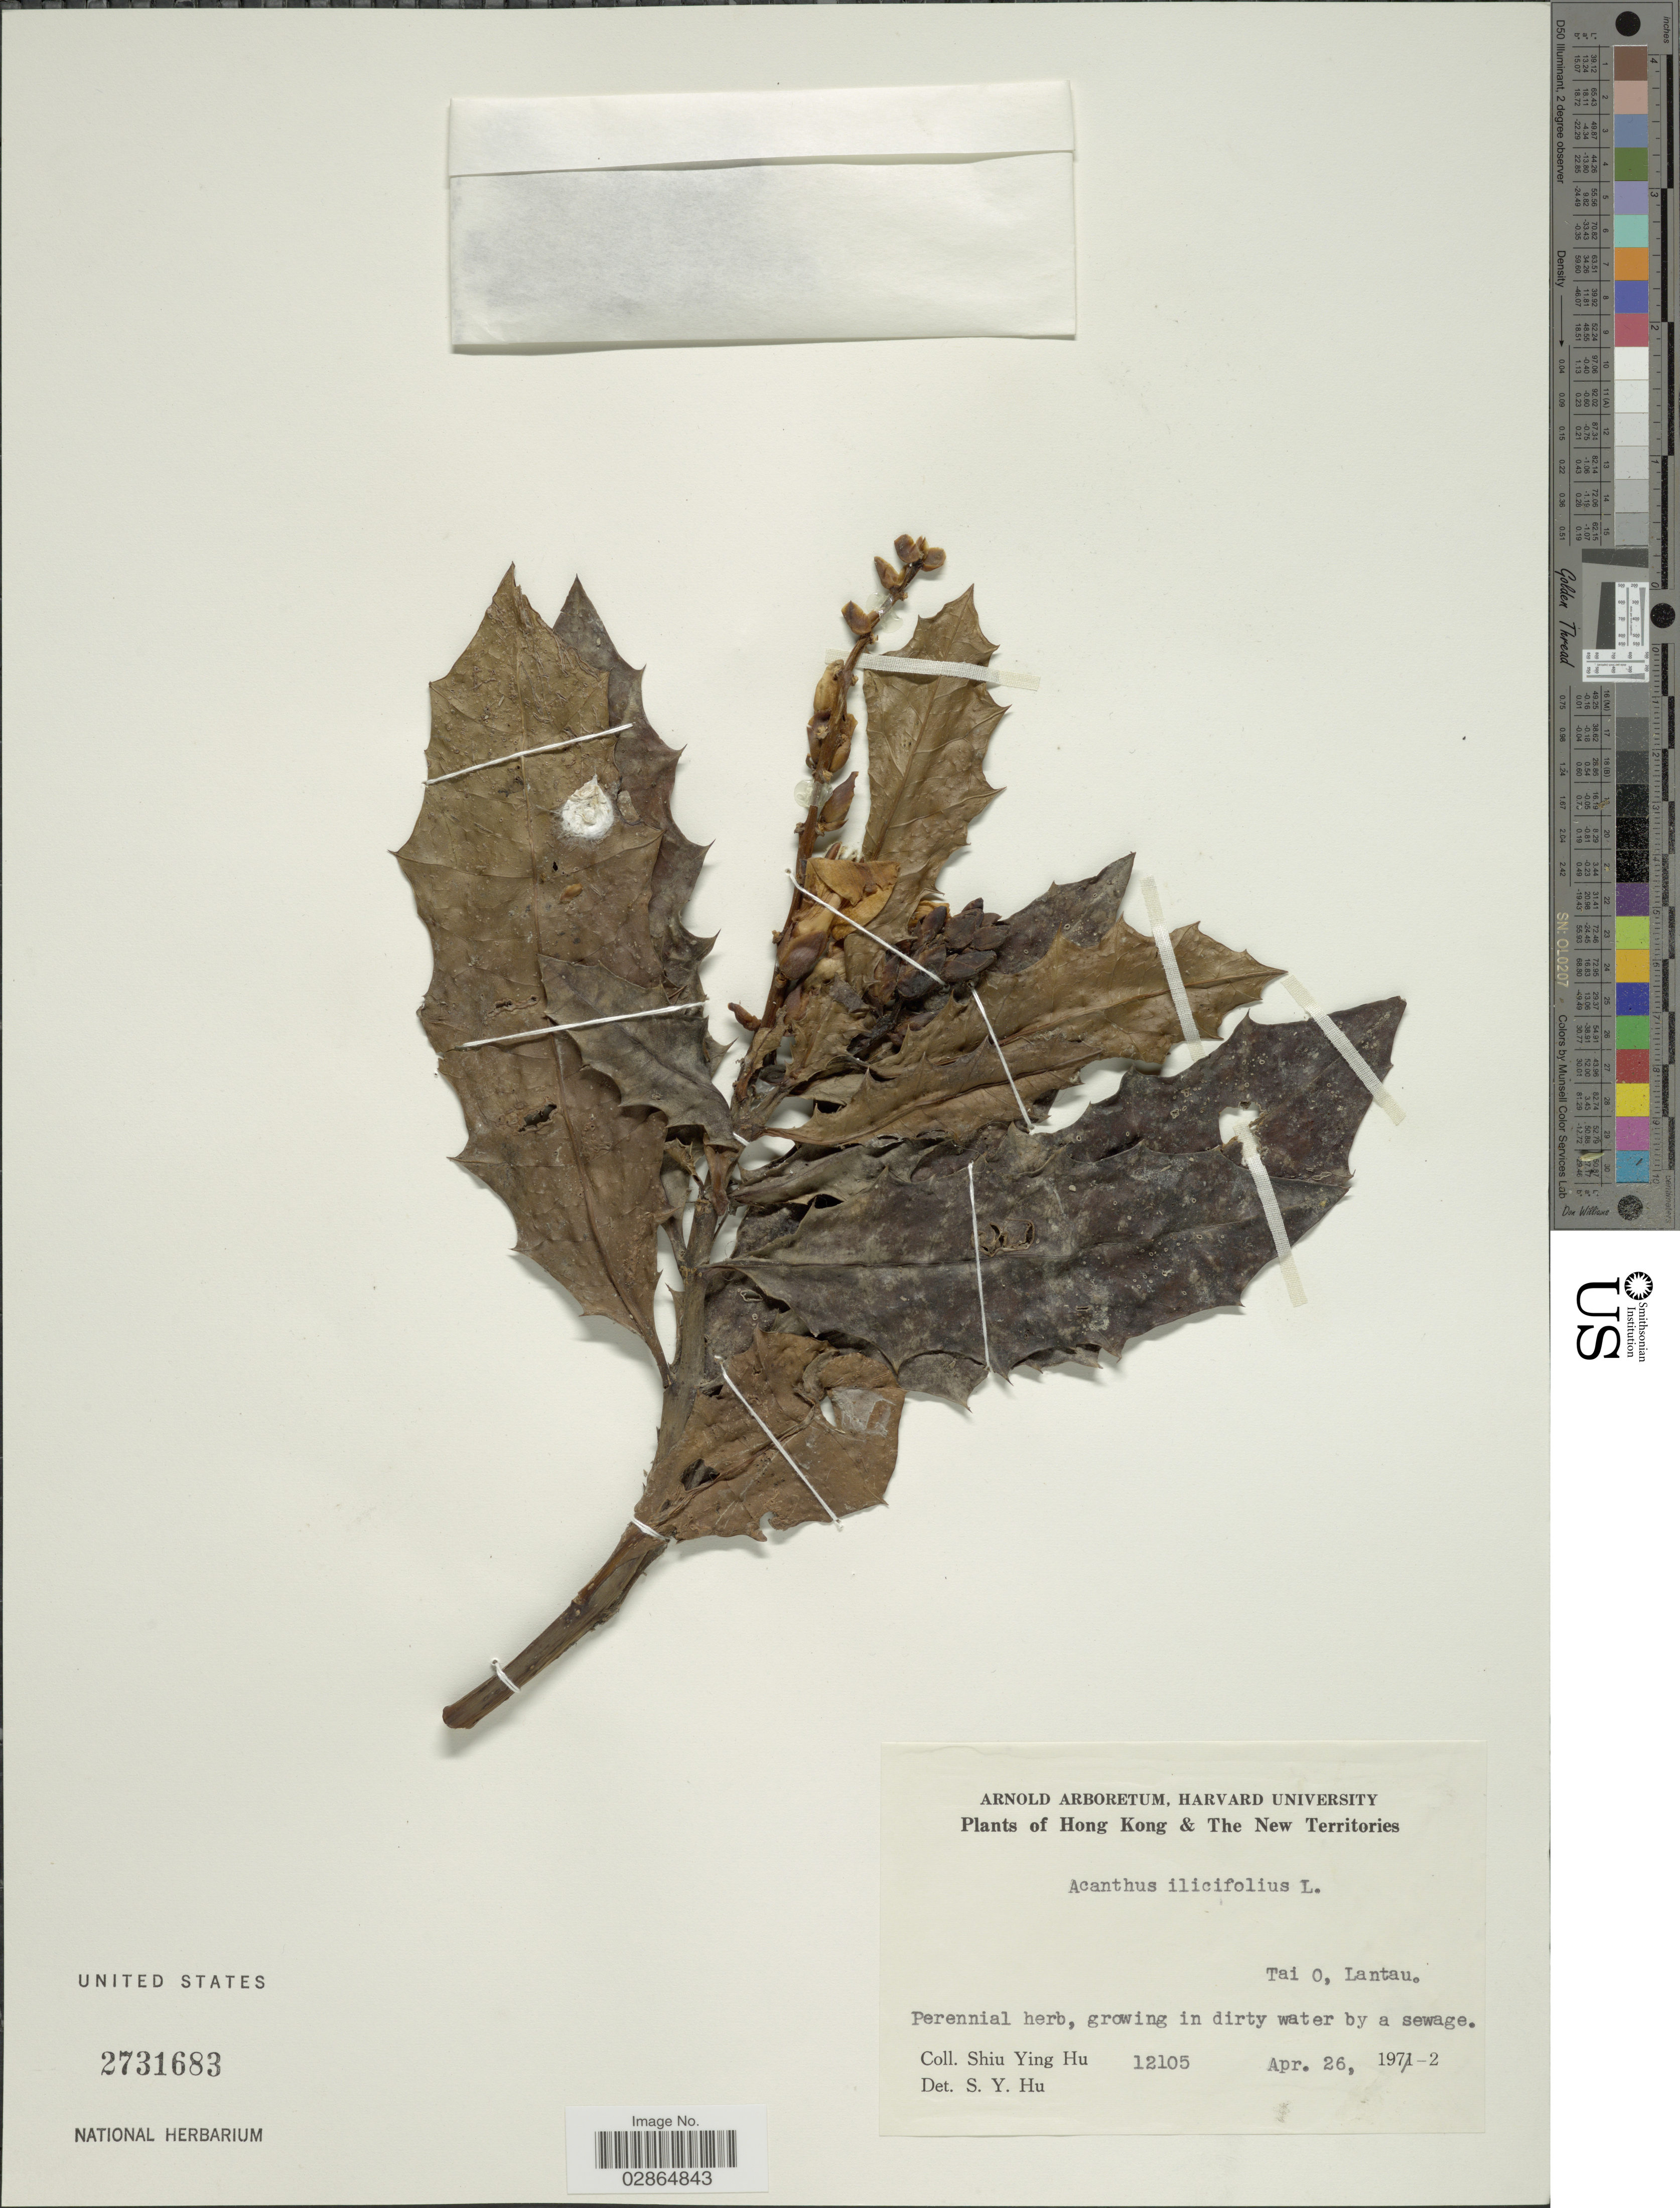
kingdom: Plantae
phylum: Tracheophyta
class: Magnoliopsida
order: Lamiales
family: Acanthaceae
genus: Acanthus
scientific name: Acanthus ilicifolius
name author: L.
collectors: S. Y. Hu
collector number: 12105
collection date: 1972-04-26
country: China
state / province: Hong Kong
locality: Tai O, Lantau, Hong Kong & The New Territories.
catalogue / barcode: US 2731683